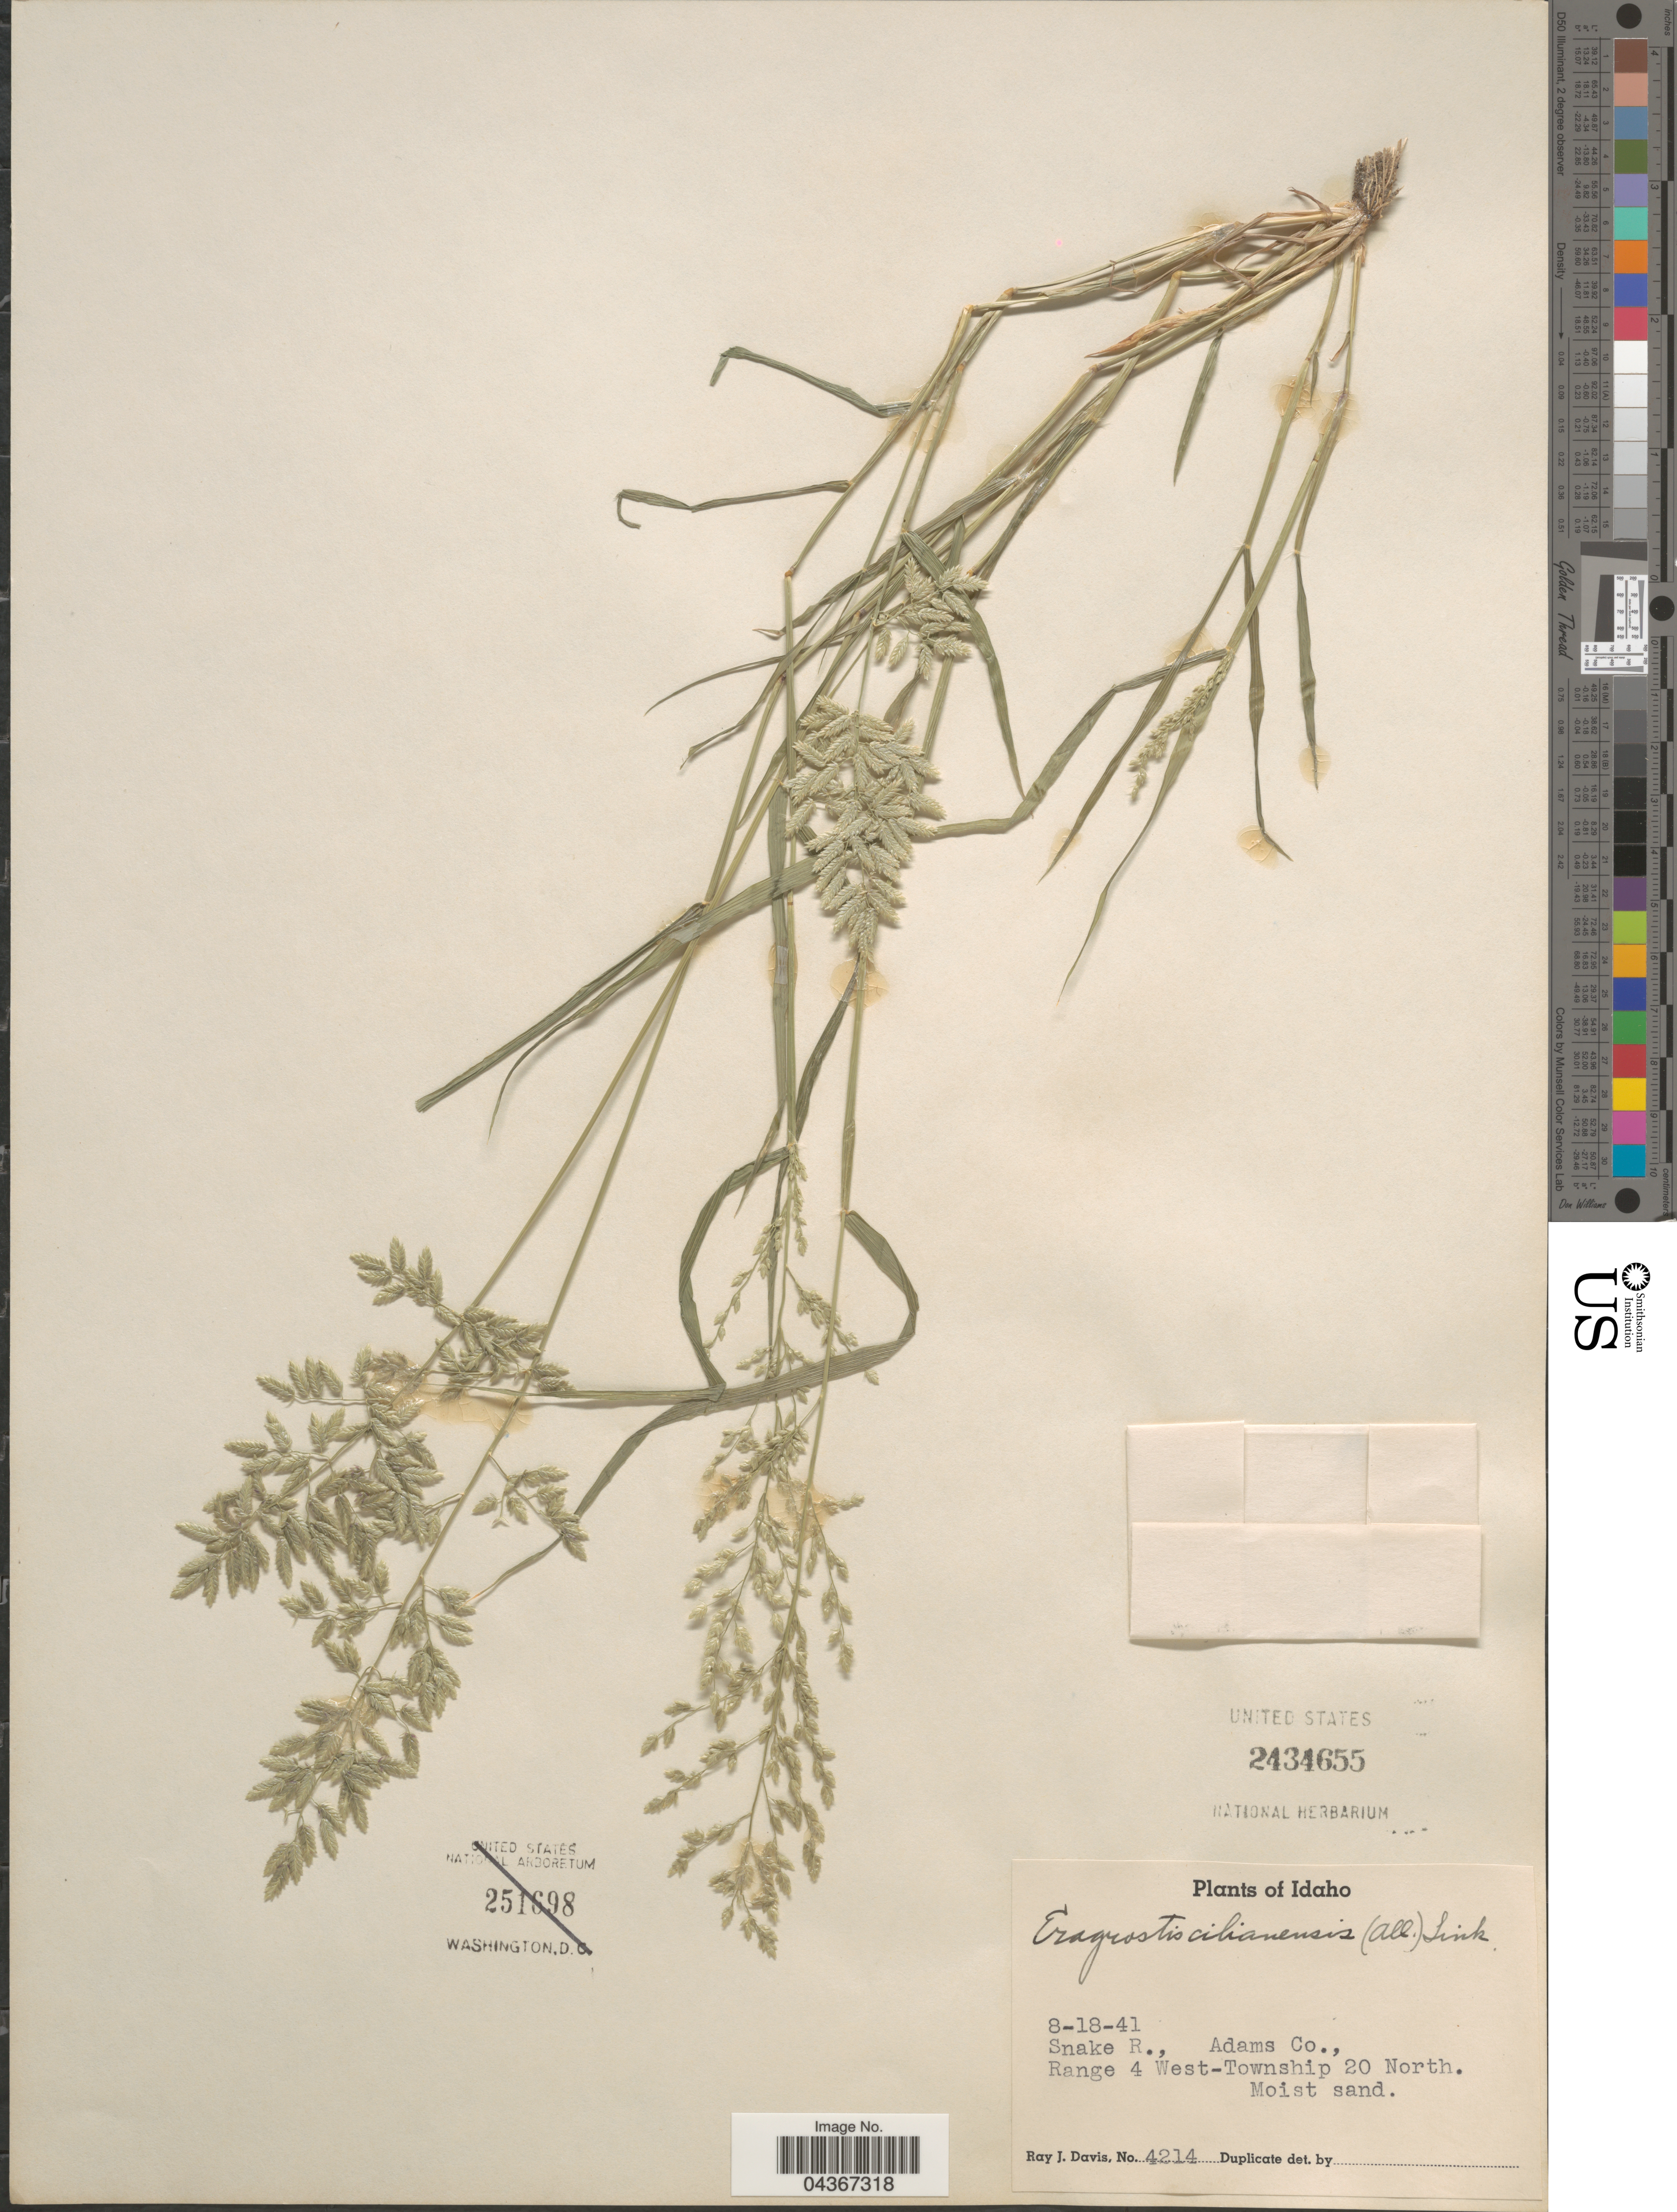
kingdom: Plantae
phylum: Tracheophyta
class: Liliopsida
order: Poales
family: Poaceae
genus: Eragrostis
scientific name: Eragrostis cilianensis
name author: (Bellardi) Vignolo ex Janch.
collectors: R. Davis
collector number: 4214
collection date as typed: Transcribed d/m/y: 18/8/41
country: United States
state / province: Idaho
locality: Snake R., Adams Co., Range 4 West-Township 20 North.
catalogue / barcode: US 2434655